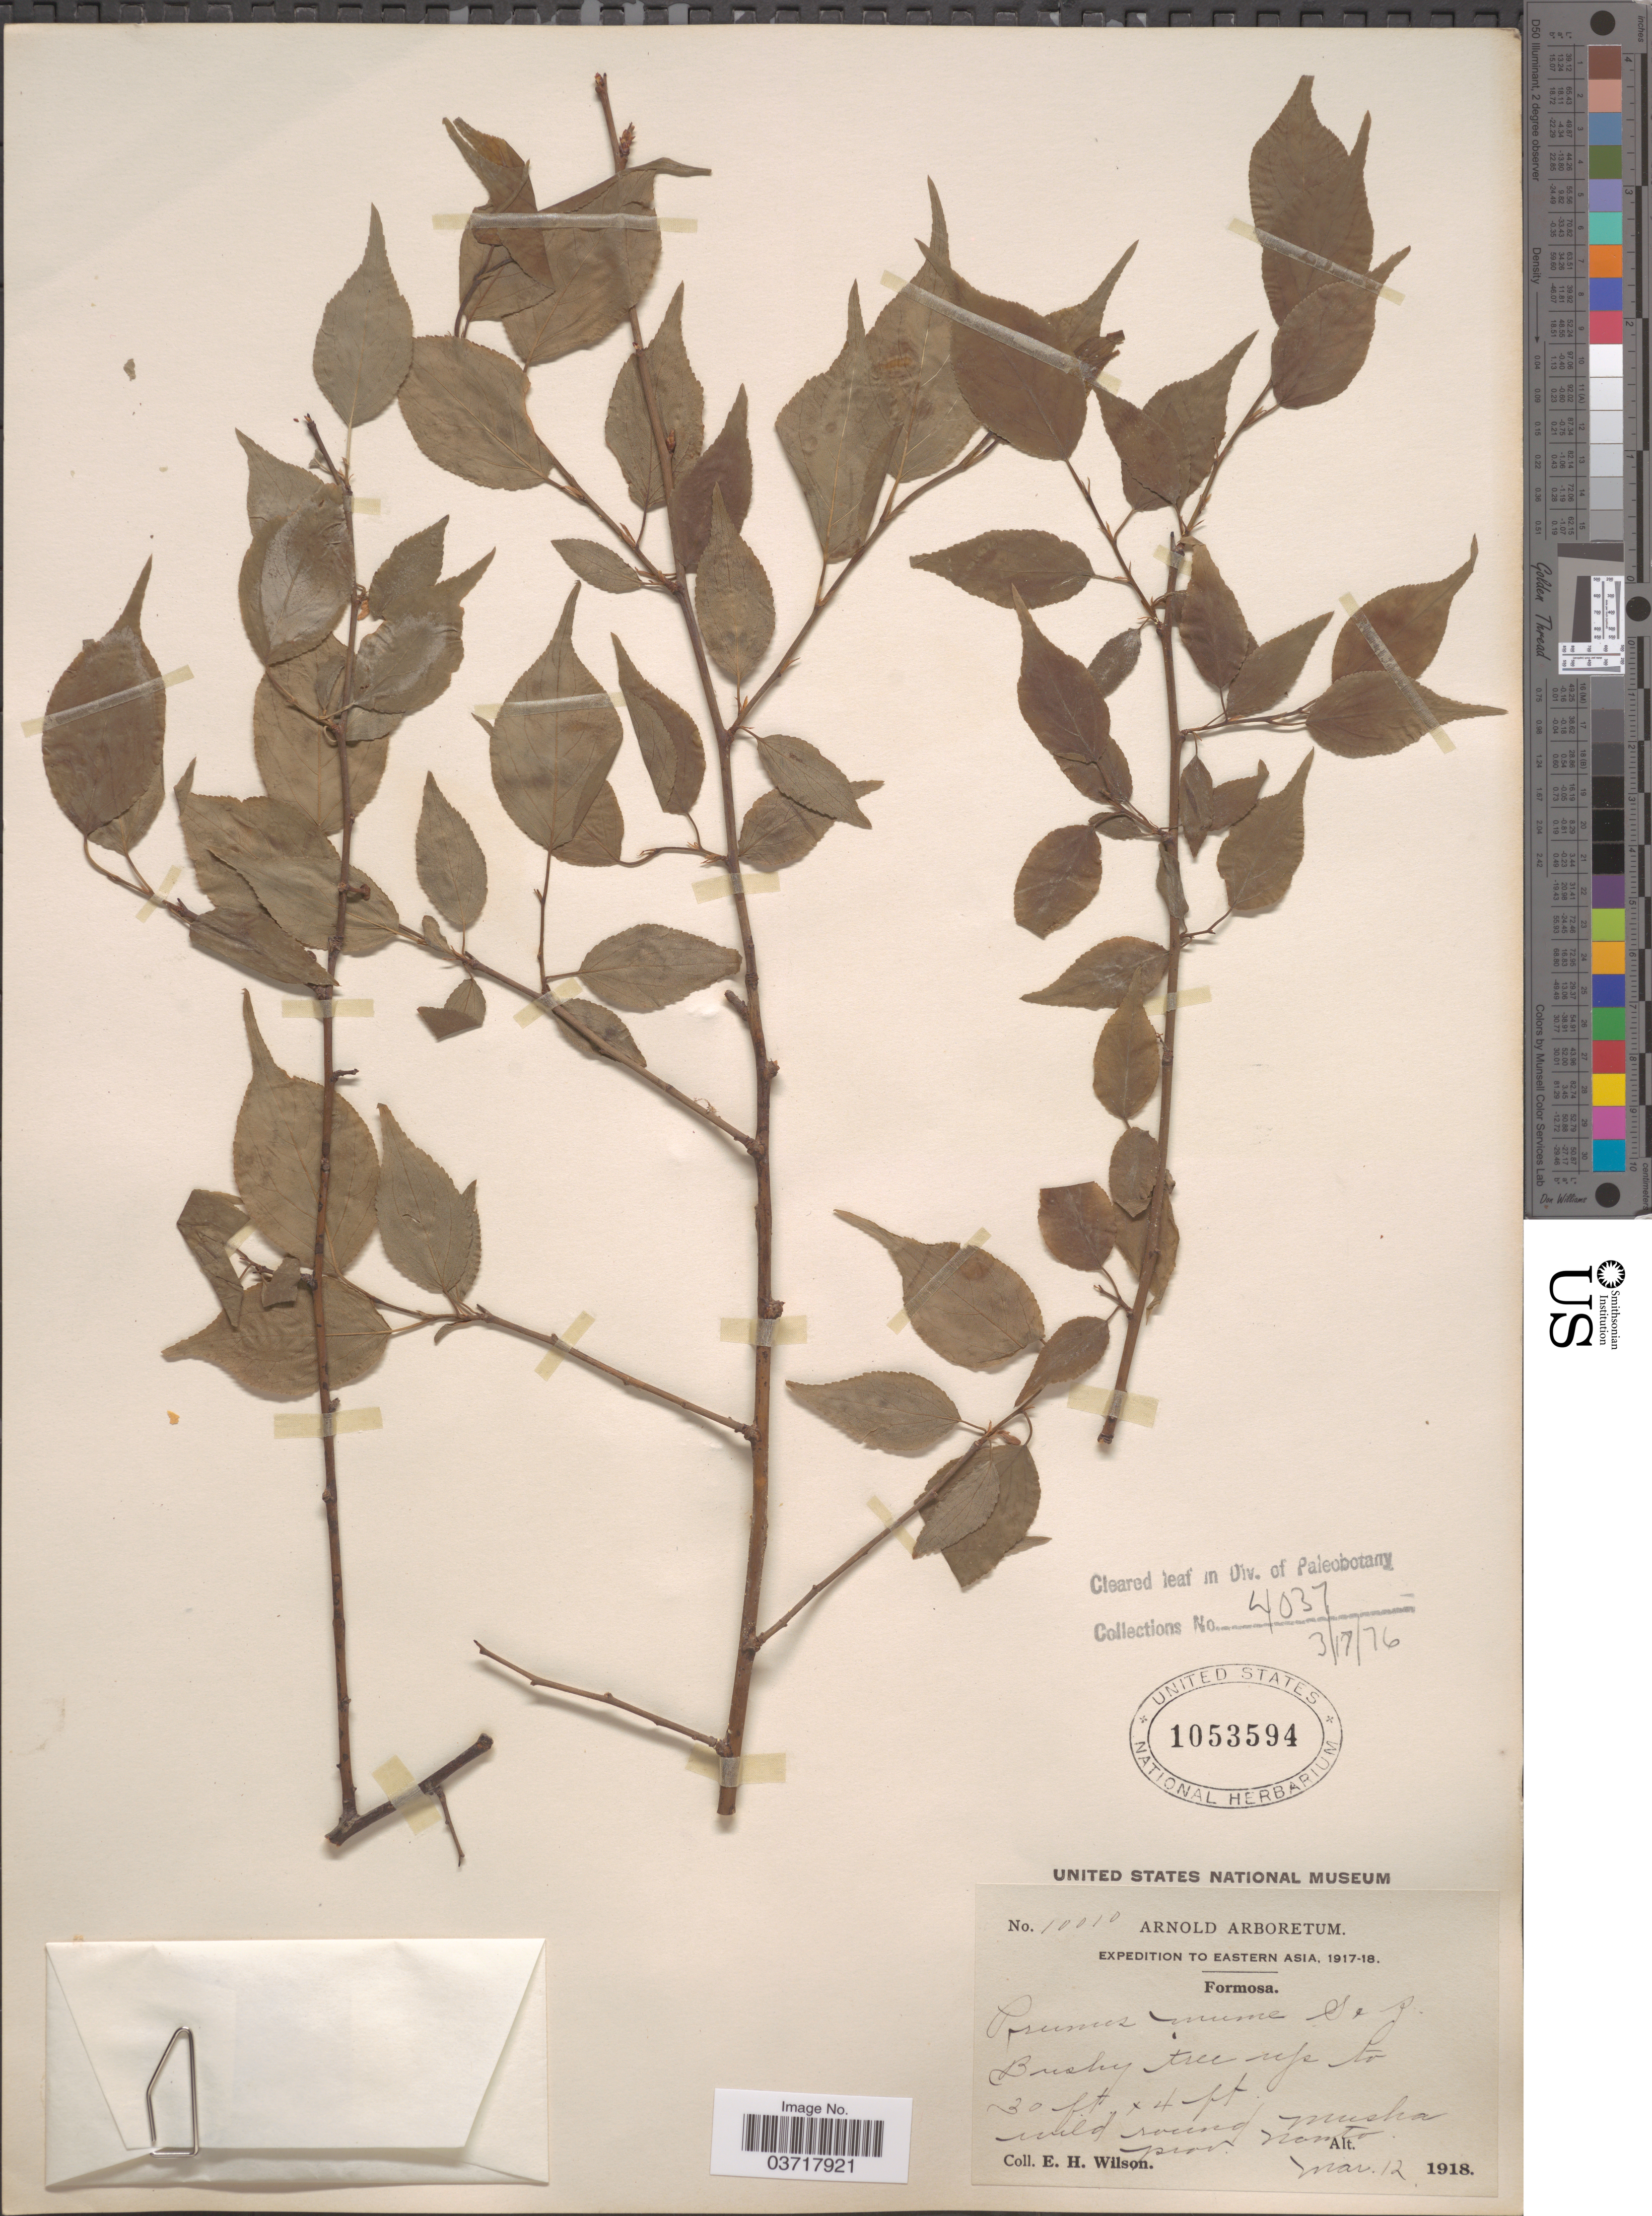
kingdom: Plantae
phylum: Tracheophyta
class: Magnoliopsida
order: Rosales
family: Rosaceae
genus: Prunus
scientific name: Prunus mume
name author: (Siebold) Siebold & Zucc.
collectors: E. Wilson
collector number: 10010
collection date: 1918-03-12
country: Taiwan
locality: Formosa. Round Musha prov. Nanto.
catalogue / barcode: US 1053594